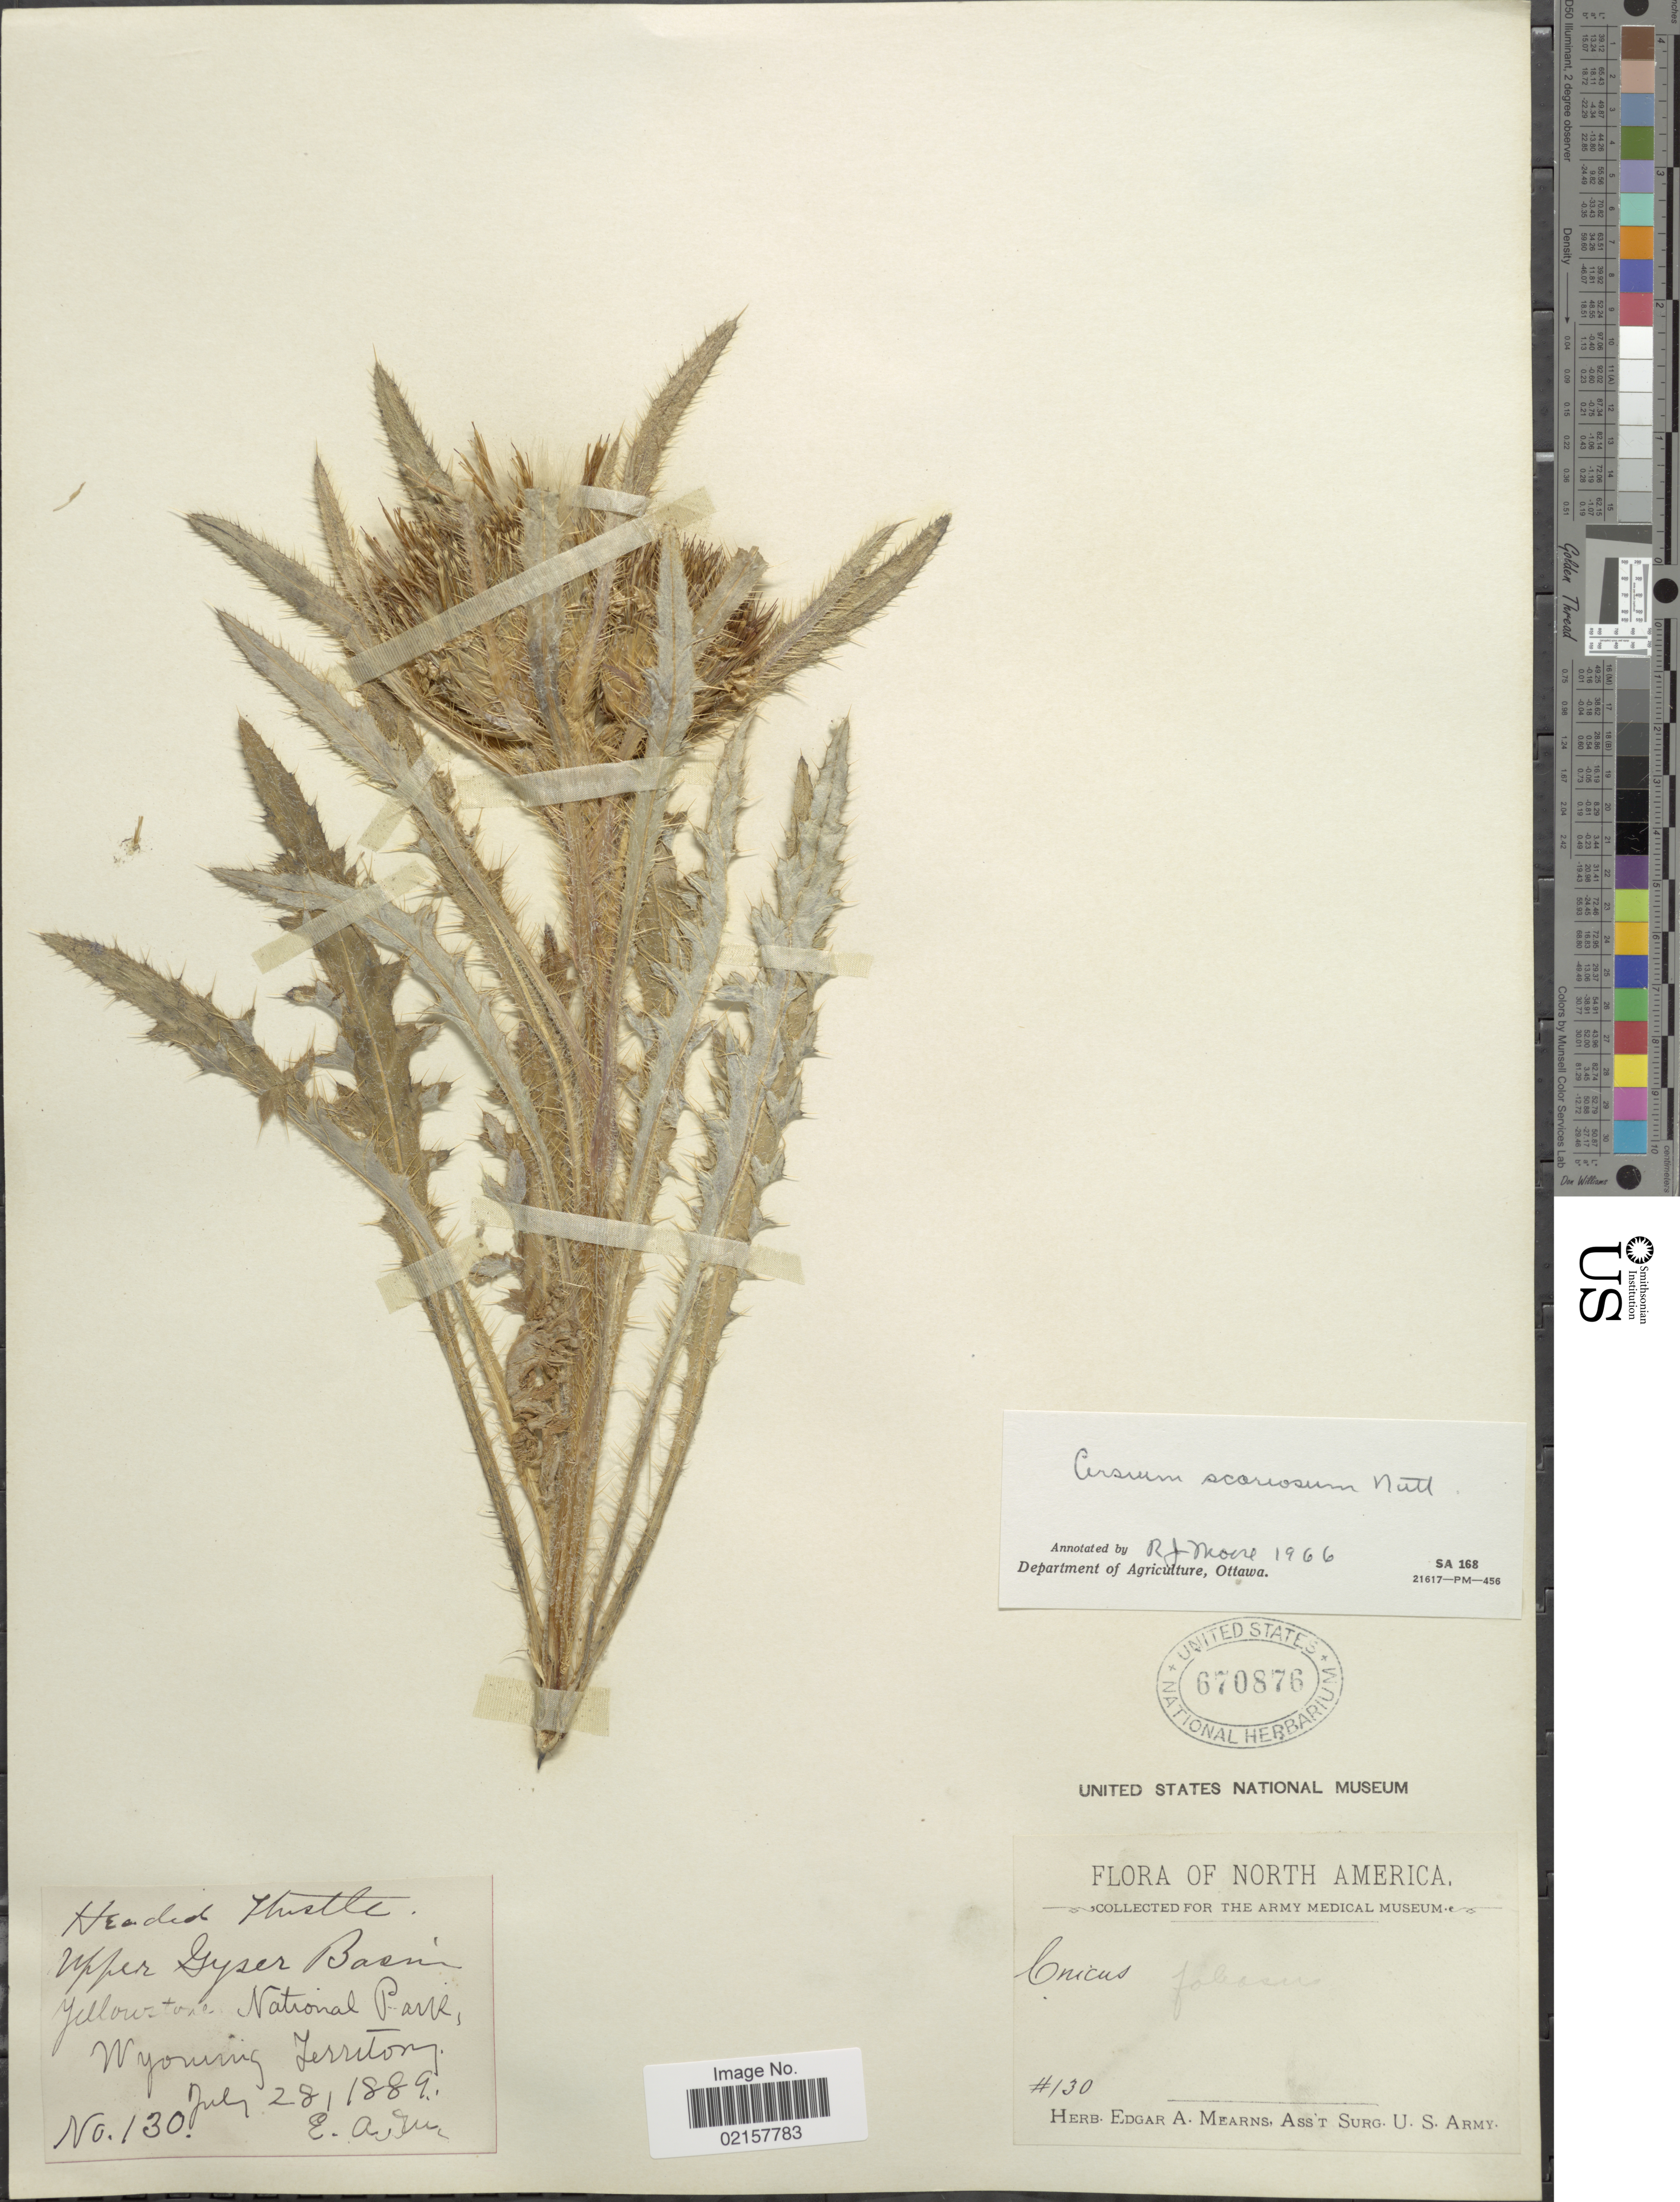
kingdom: Plantae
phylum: Tracheophyta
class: Magnoliopsida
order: Asterales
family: Asteraceae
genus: Cirsium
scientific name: Cirsium scariosum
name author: Nutt.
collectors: E. A. Mearns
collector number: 130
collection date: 1889-07-28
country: United States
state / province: Wyoming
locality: Upper Gyser Basin, Yellowstone National Park.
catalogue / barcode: US 670876